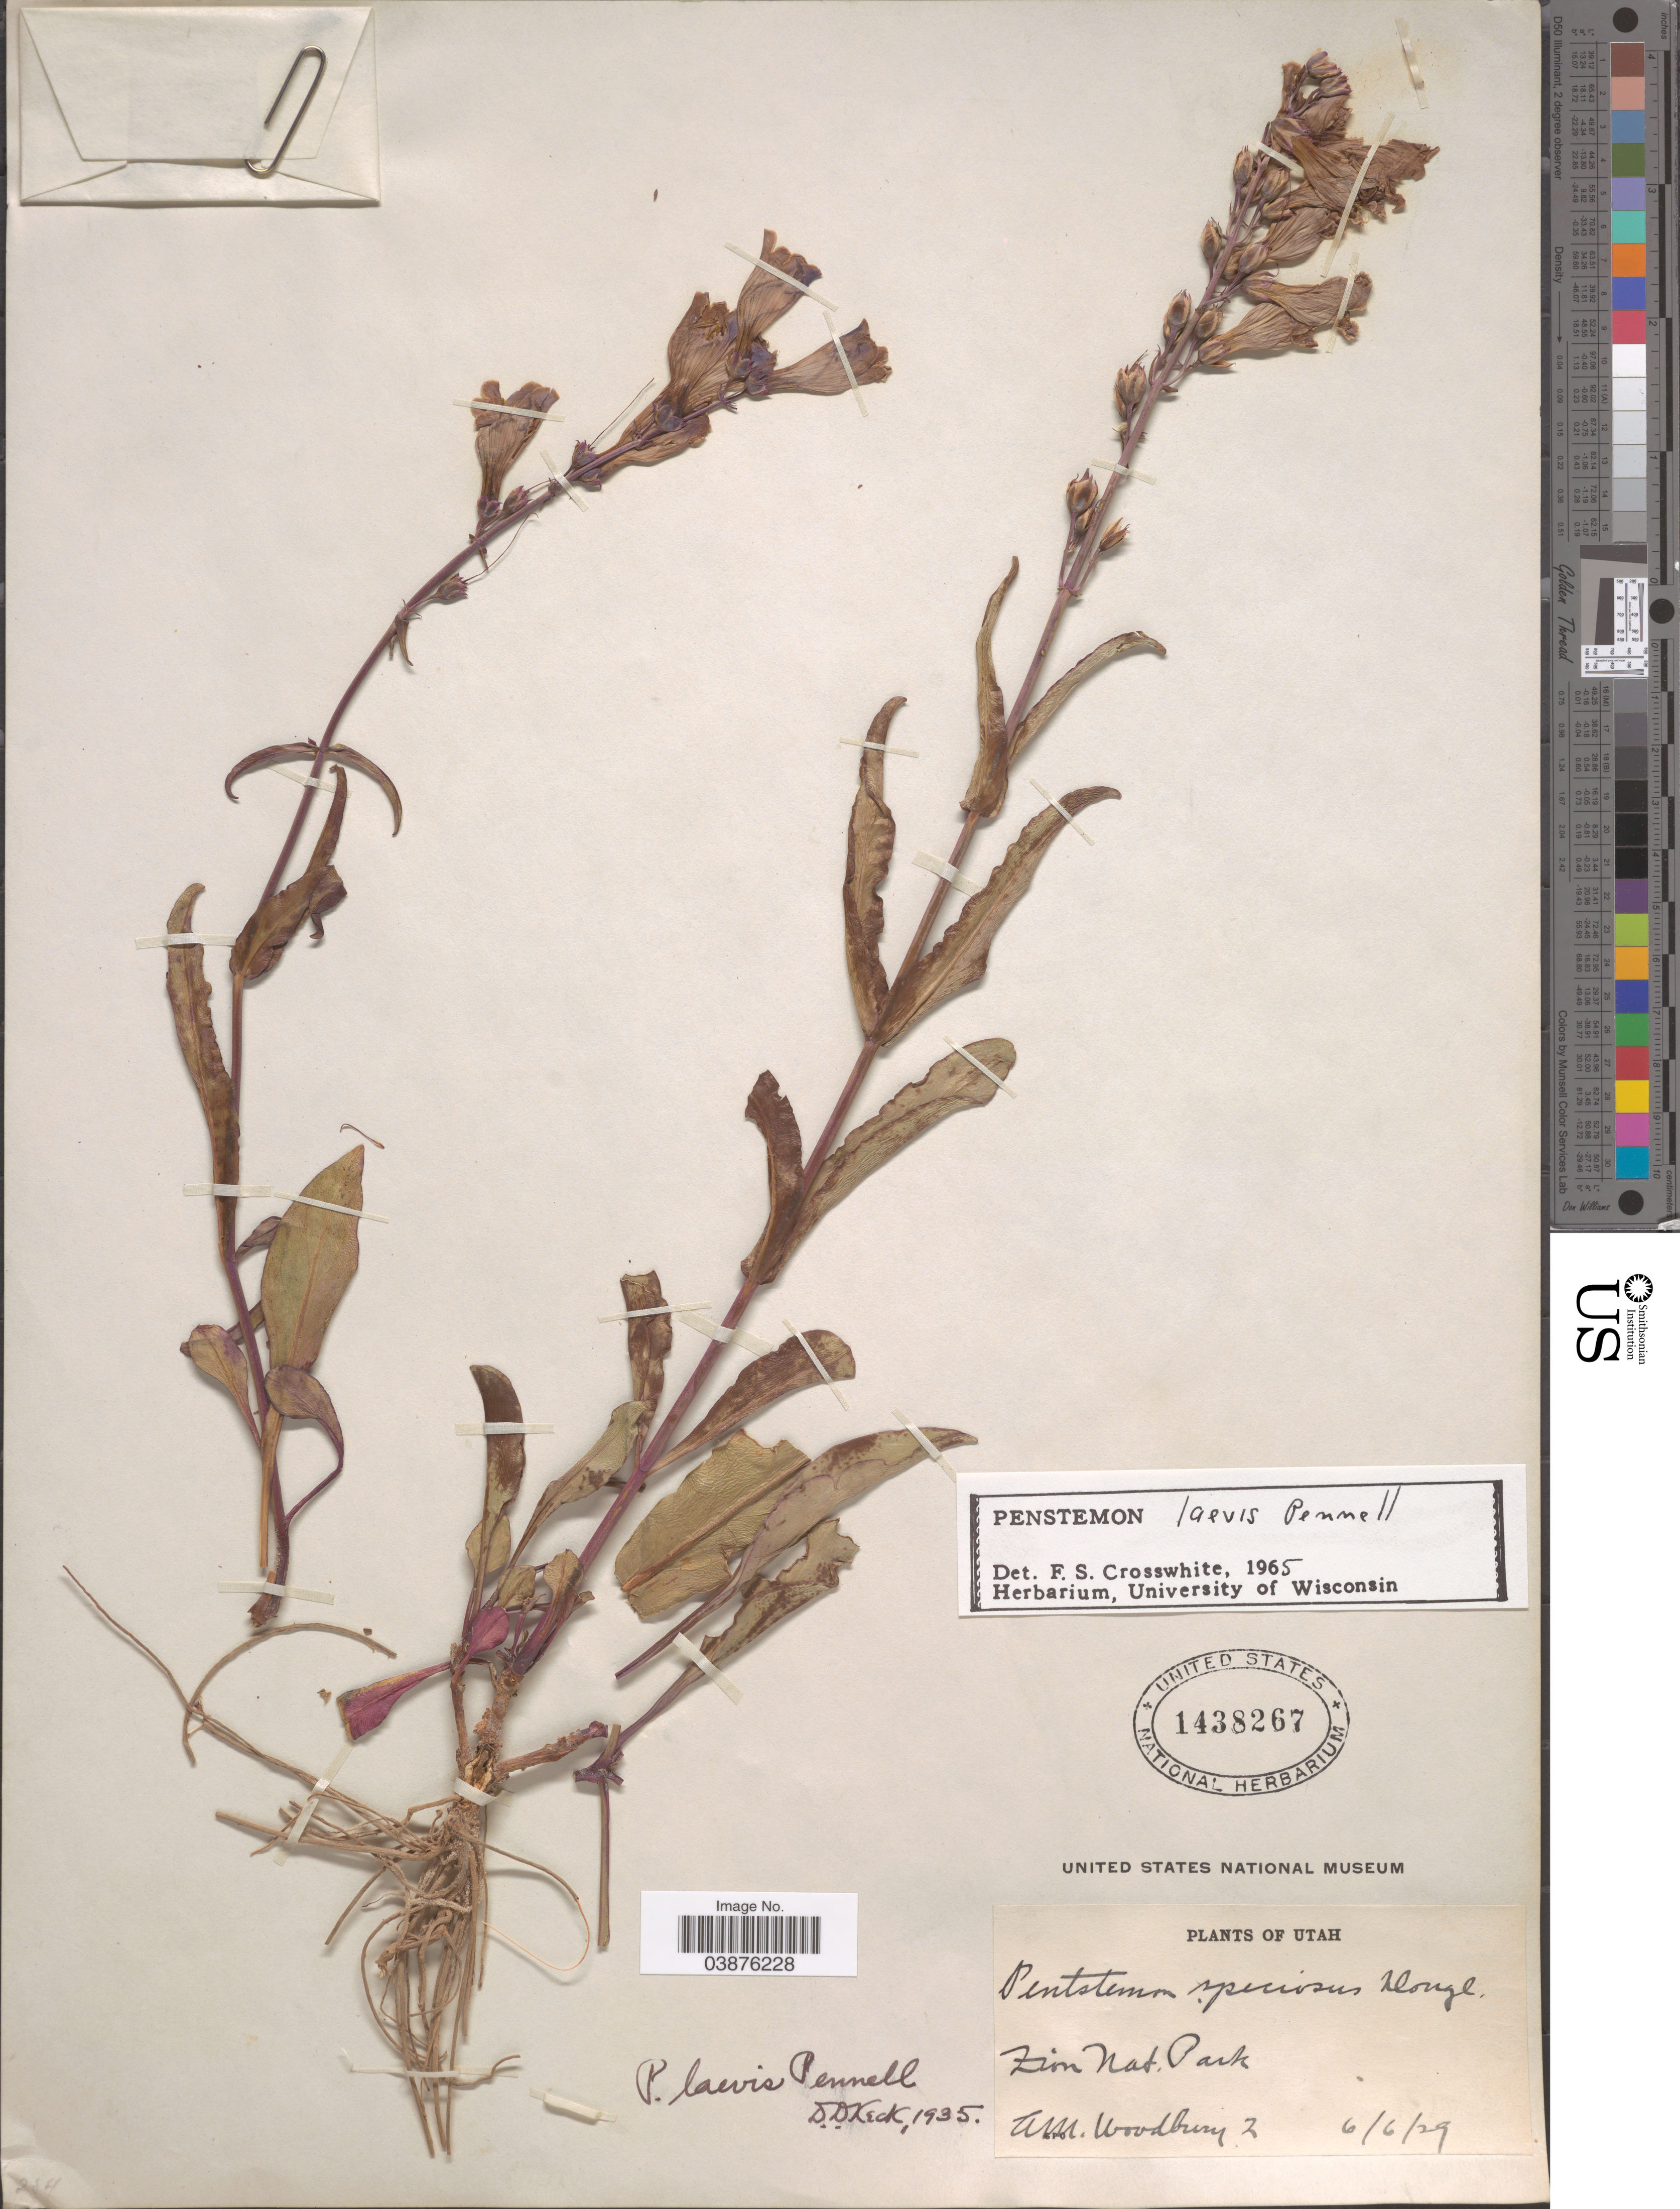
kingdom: Plantae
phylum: Tracheophyta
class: Magnoliopsida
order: Lamiales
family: Plantaginaceae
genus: Penstemon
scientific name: Penstemon laevis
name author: Pennell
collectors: A. M. Woodbury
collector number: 2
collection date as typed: Transcribed d/m/y: 6/6/29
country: United States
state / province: Utah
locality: Zion Nat. Park.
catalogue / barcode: US 1438267